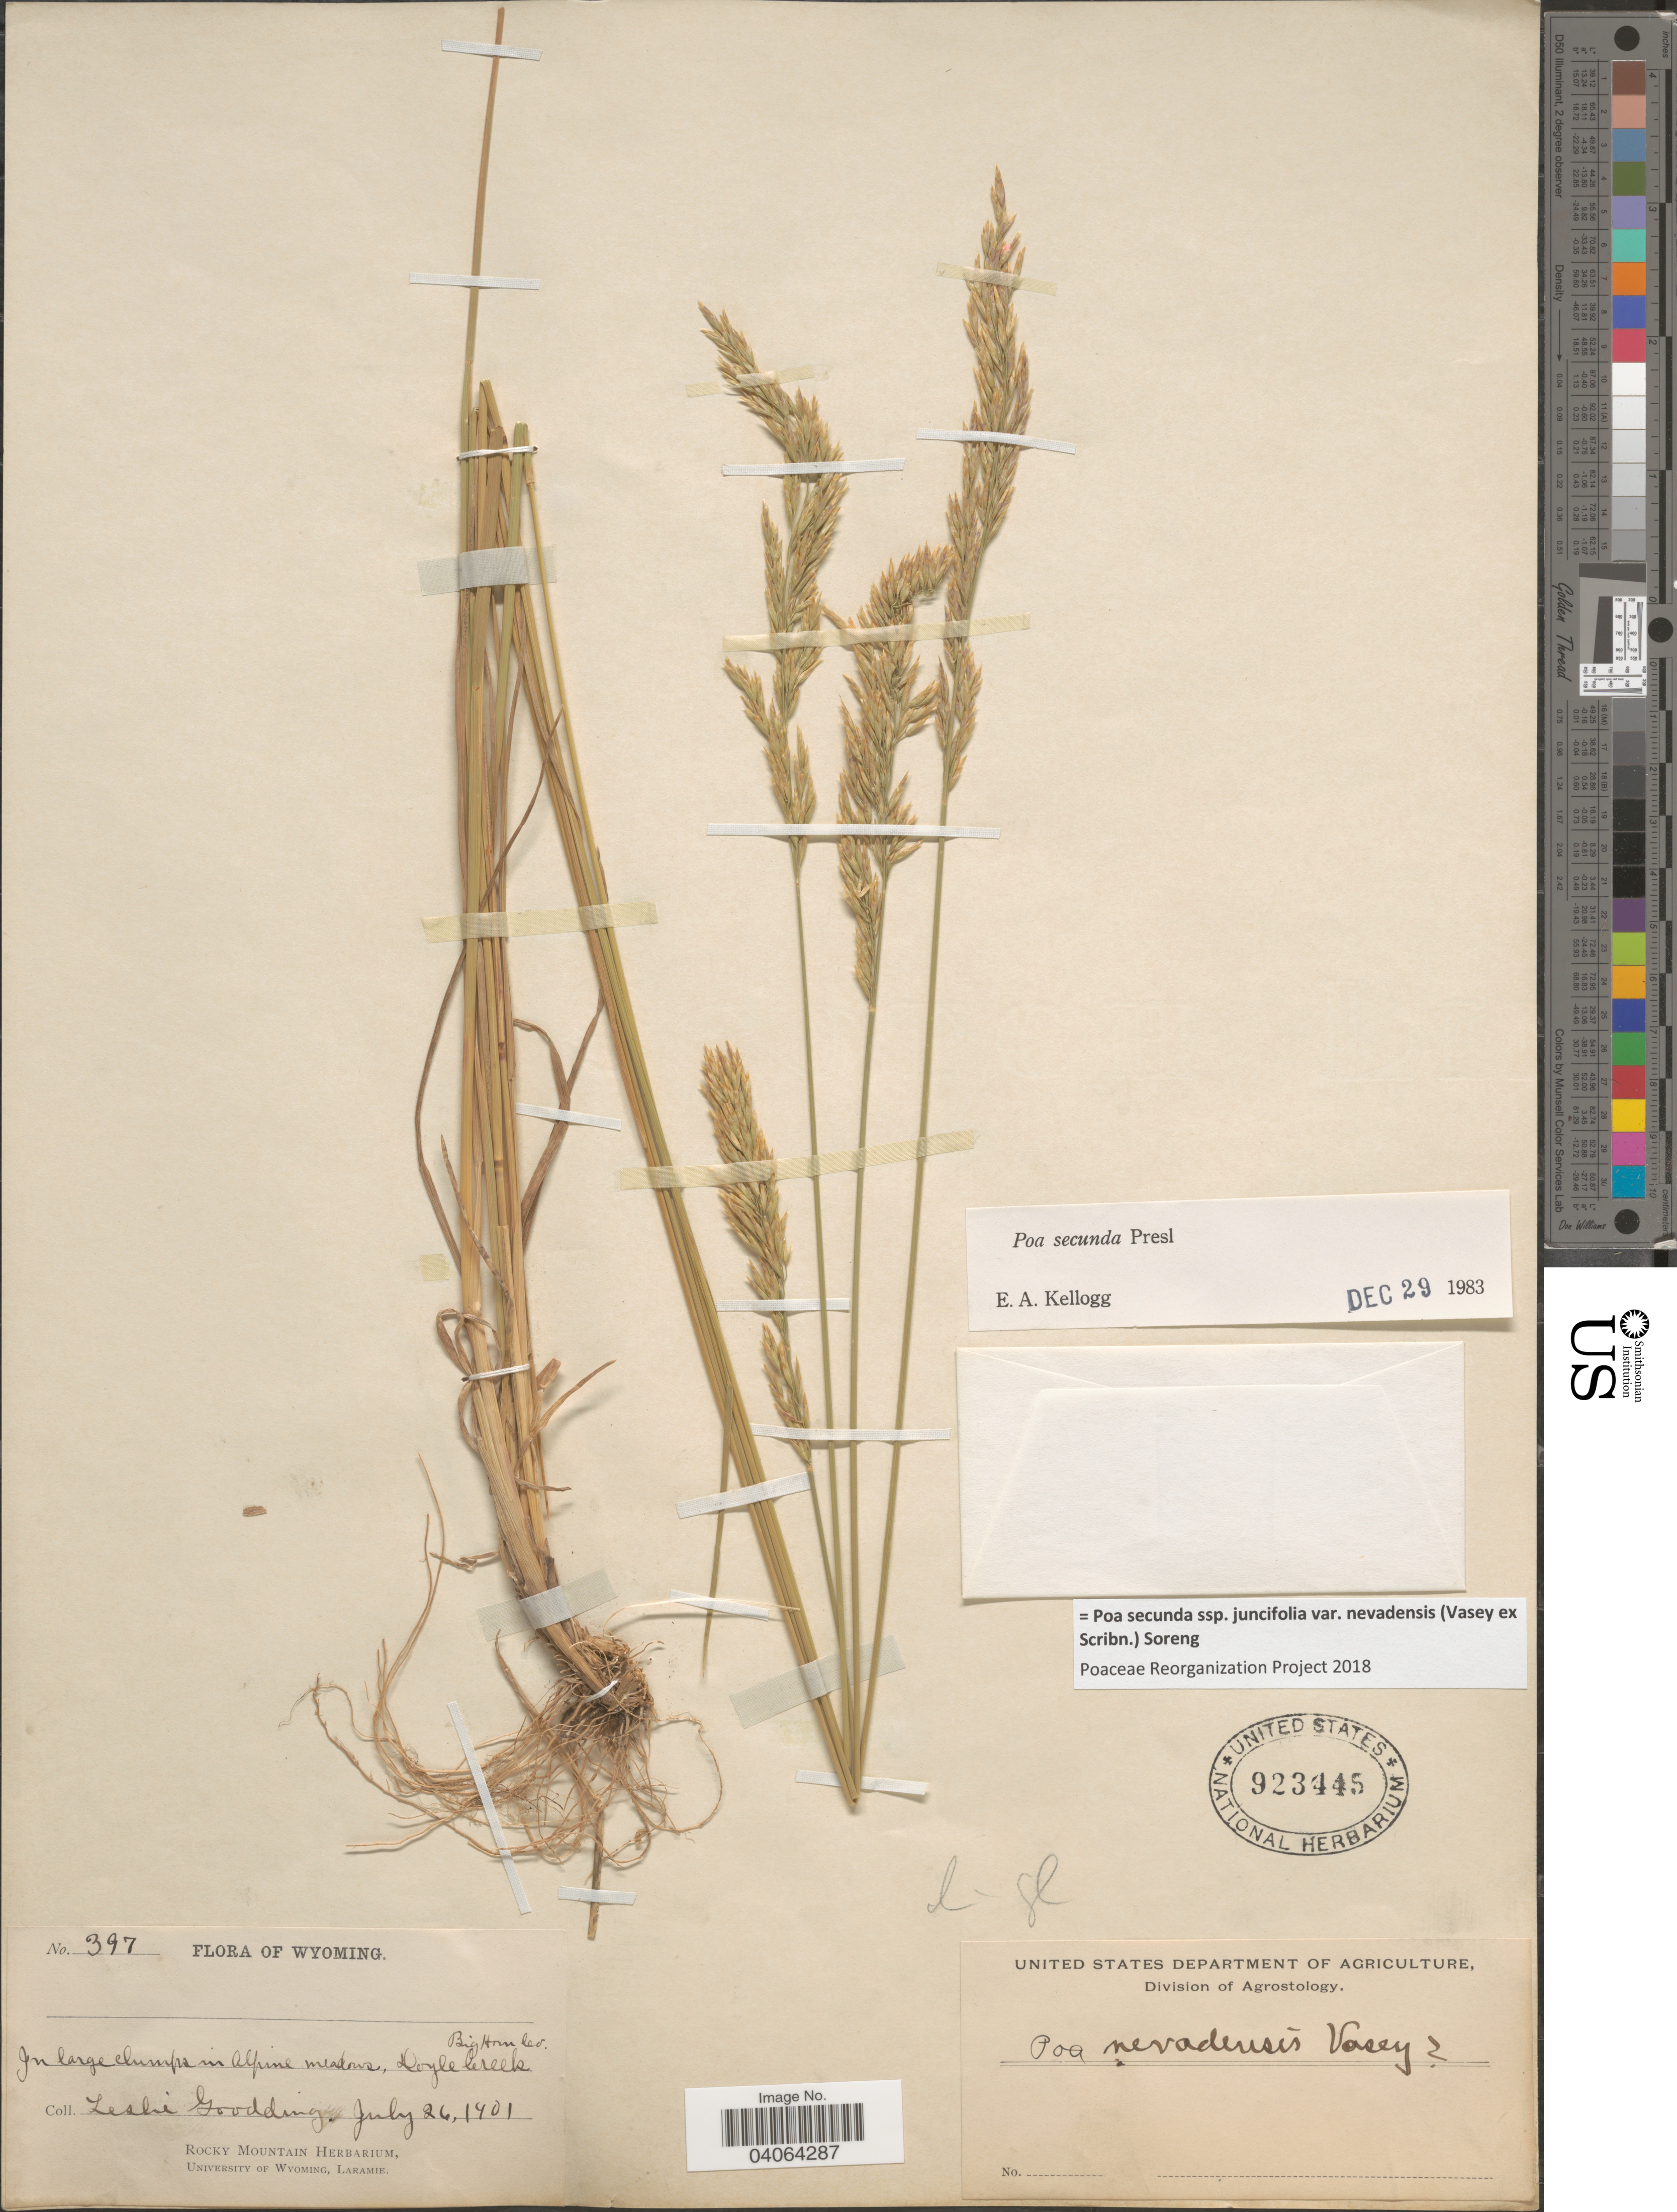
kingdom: Plantae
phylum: Tracheophyta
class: Liliopsida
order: Poales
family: Poaceae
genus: Poa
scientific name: Poa secunda subsp. juncifolia var. nevadensis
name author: (Vasey ex Scribn.) Soreng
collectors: L. N. Goodding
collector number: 397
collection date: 1901-07-26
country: United States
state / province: Wyoming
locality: In large clumps in Alpine meadows, Doyle Creek. Big Horn Co.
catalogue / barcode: US 923445